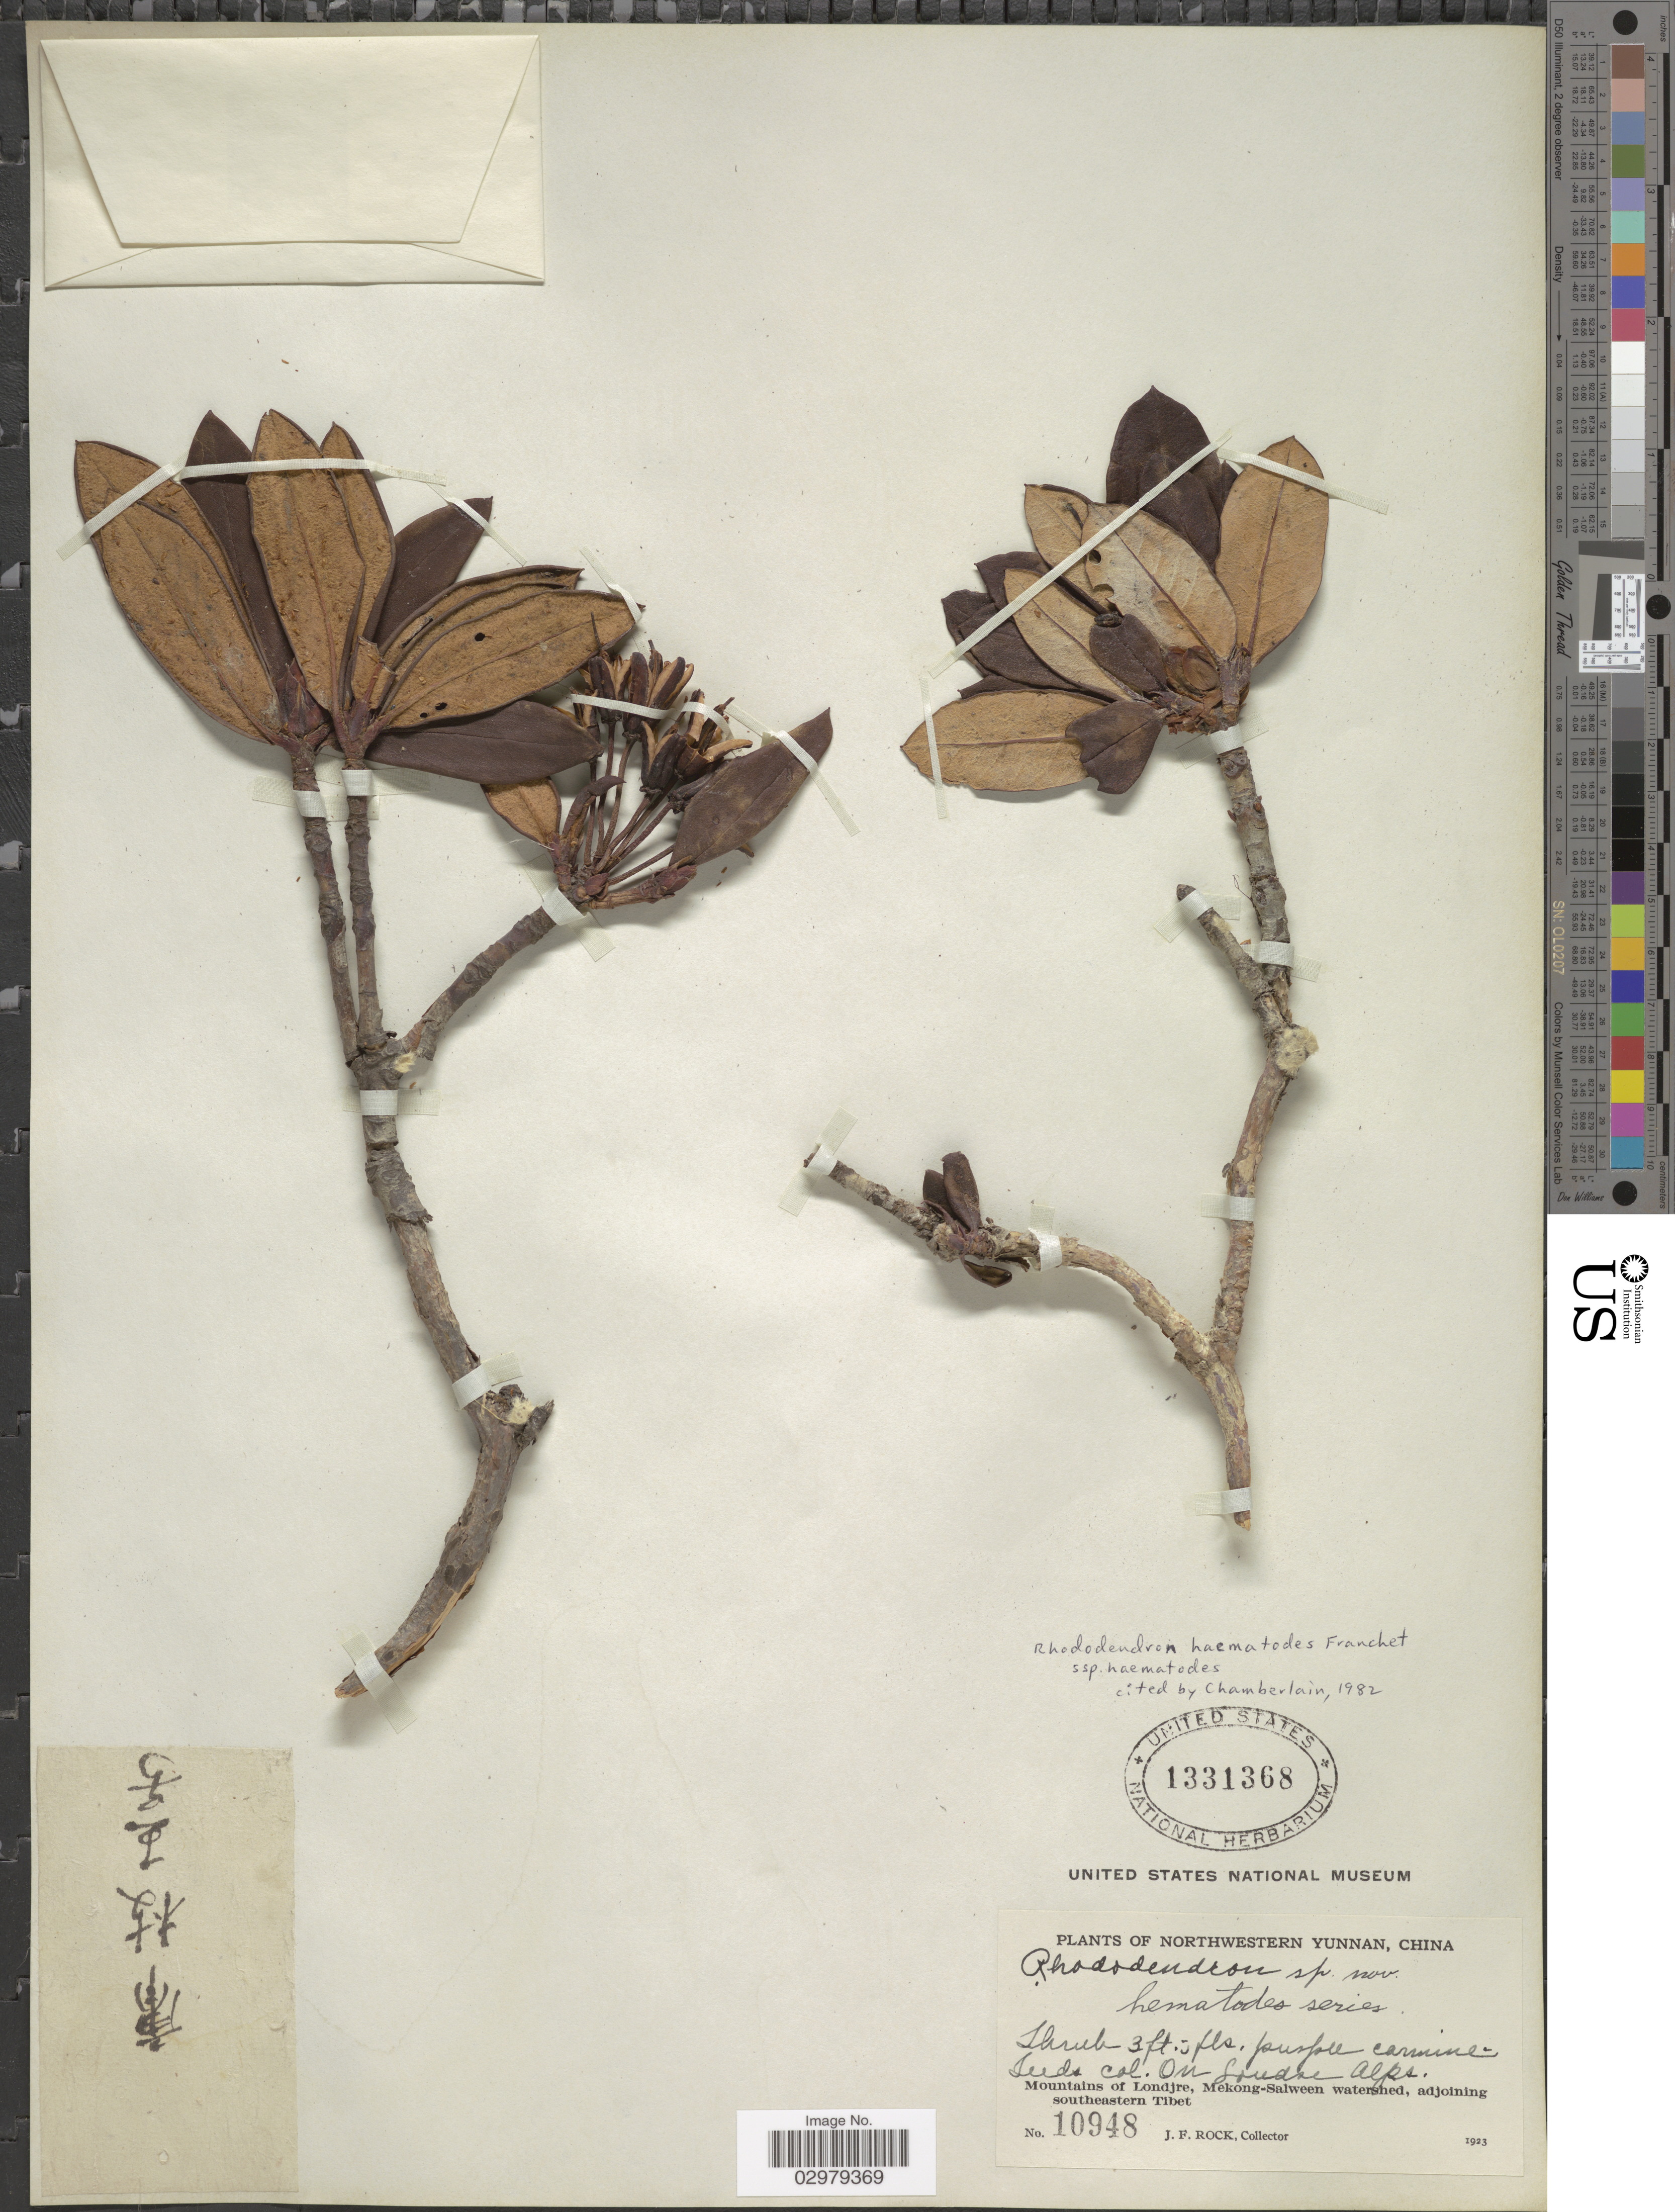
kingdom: Plantae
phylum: Tracheophyta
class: Magnoliopsida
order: Ericales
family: Ericaceae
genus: Rhododendron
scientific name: Rhododendron sp.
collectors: J. Rock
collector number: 10948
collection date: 1923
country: China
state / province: Yunnan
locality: Northwestern Yunnan. On Londre Alps. Mountains of Londjre, Mekong-Salween watershed, adjoining southeastern Tibet.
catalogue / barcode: US 1331368